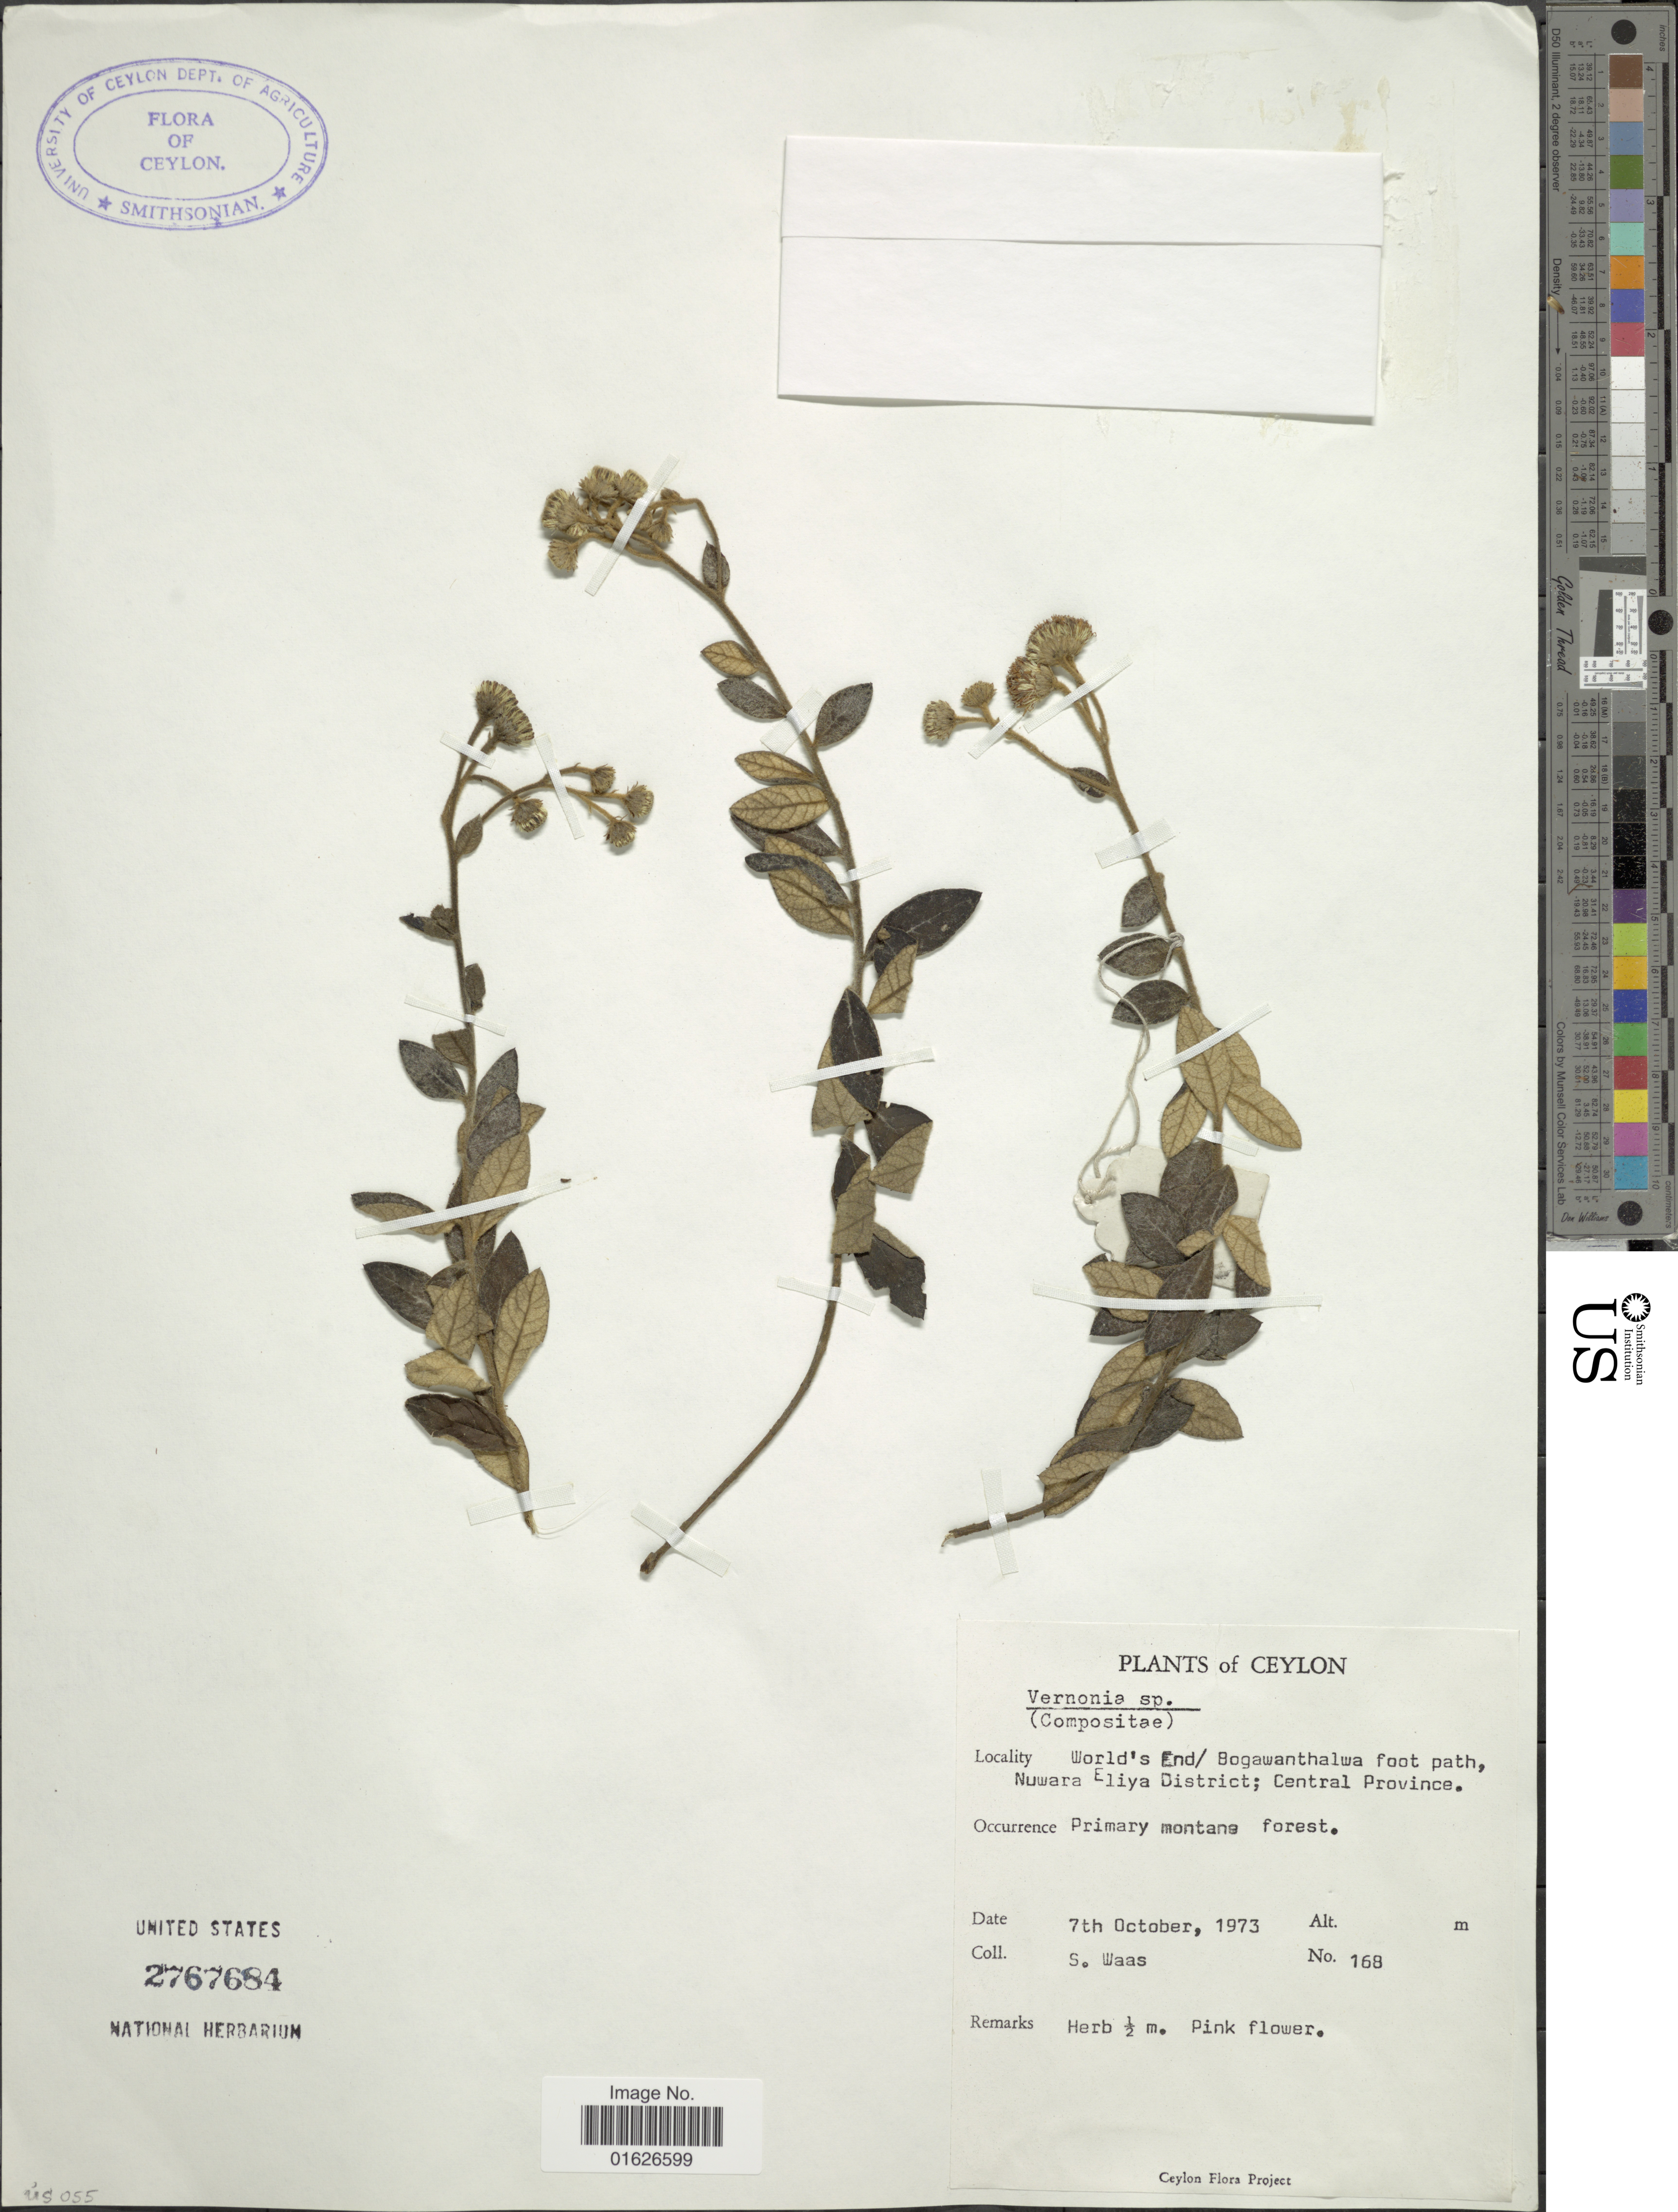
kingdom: Plantae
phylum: Tracheophyta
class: Magnoliopsida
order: Asterales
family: Asteraceae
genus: Uniyala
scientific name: Uniyala wightiana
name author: (Arn.) H. Rob. & Skvarla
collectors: S. Waas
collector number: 168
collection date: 1973-10-07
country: Sri Lanka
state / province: Central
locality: Ceylon, World's End/ Bogawanthalwa foot path, Nuwara Eliya District, Central Province.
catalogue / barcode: US 2767684